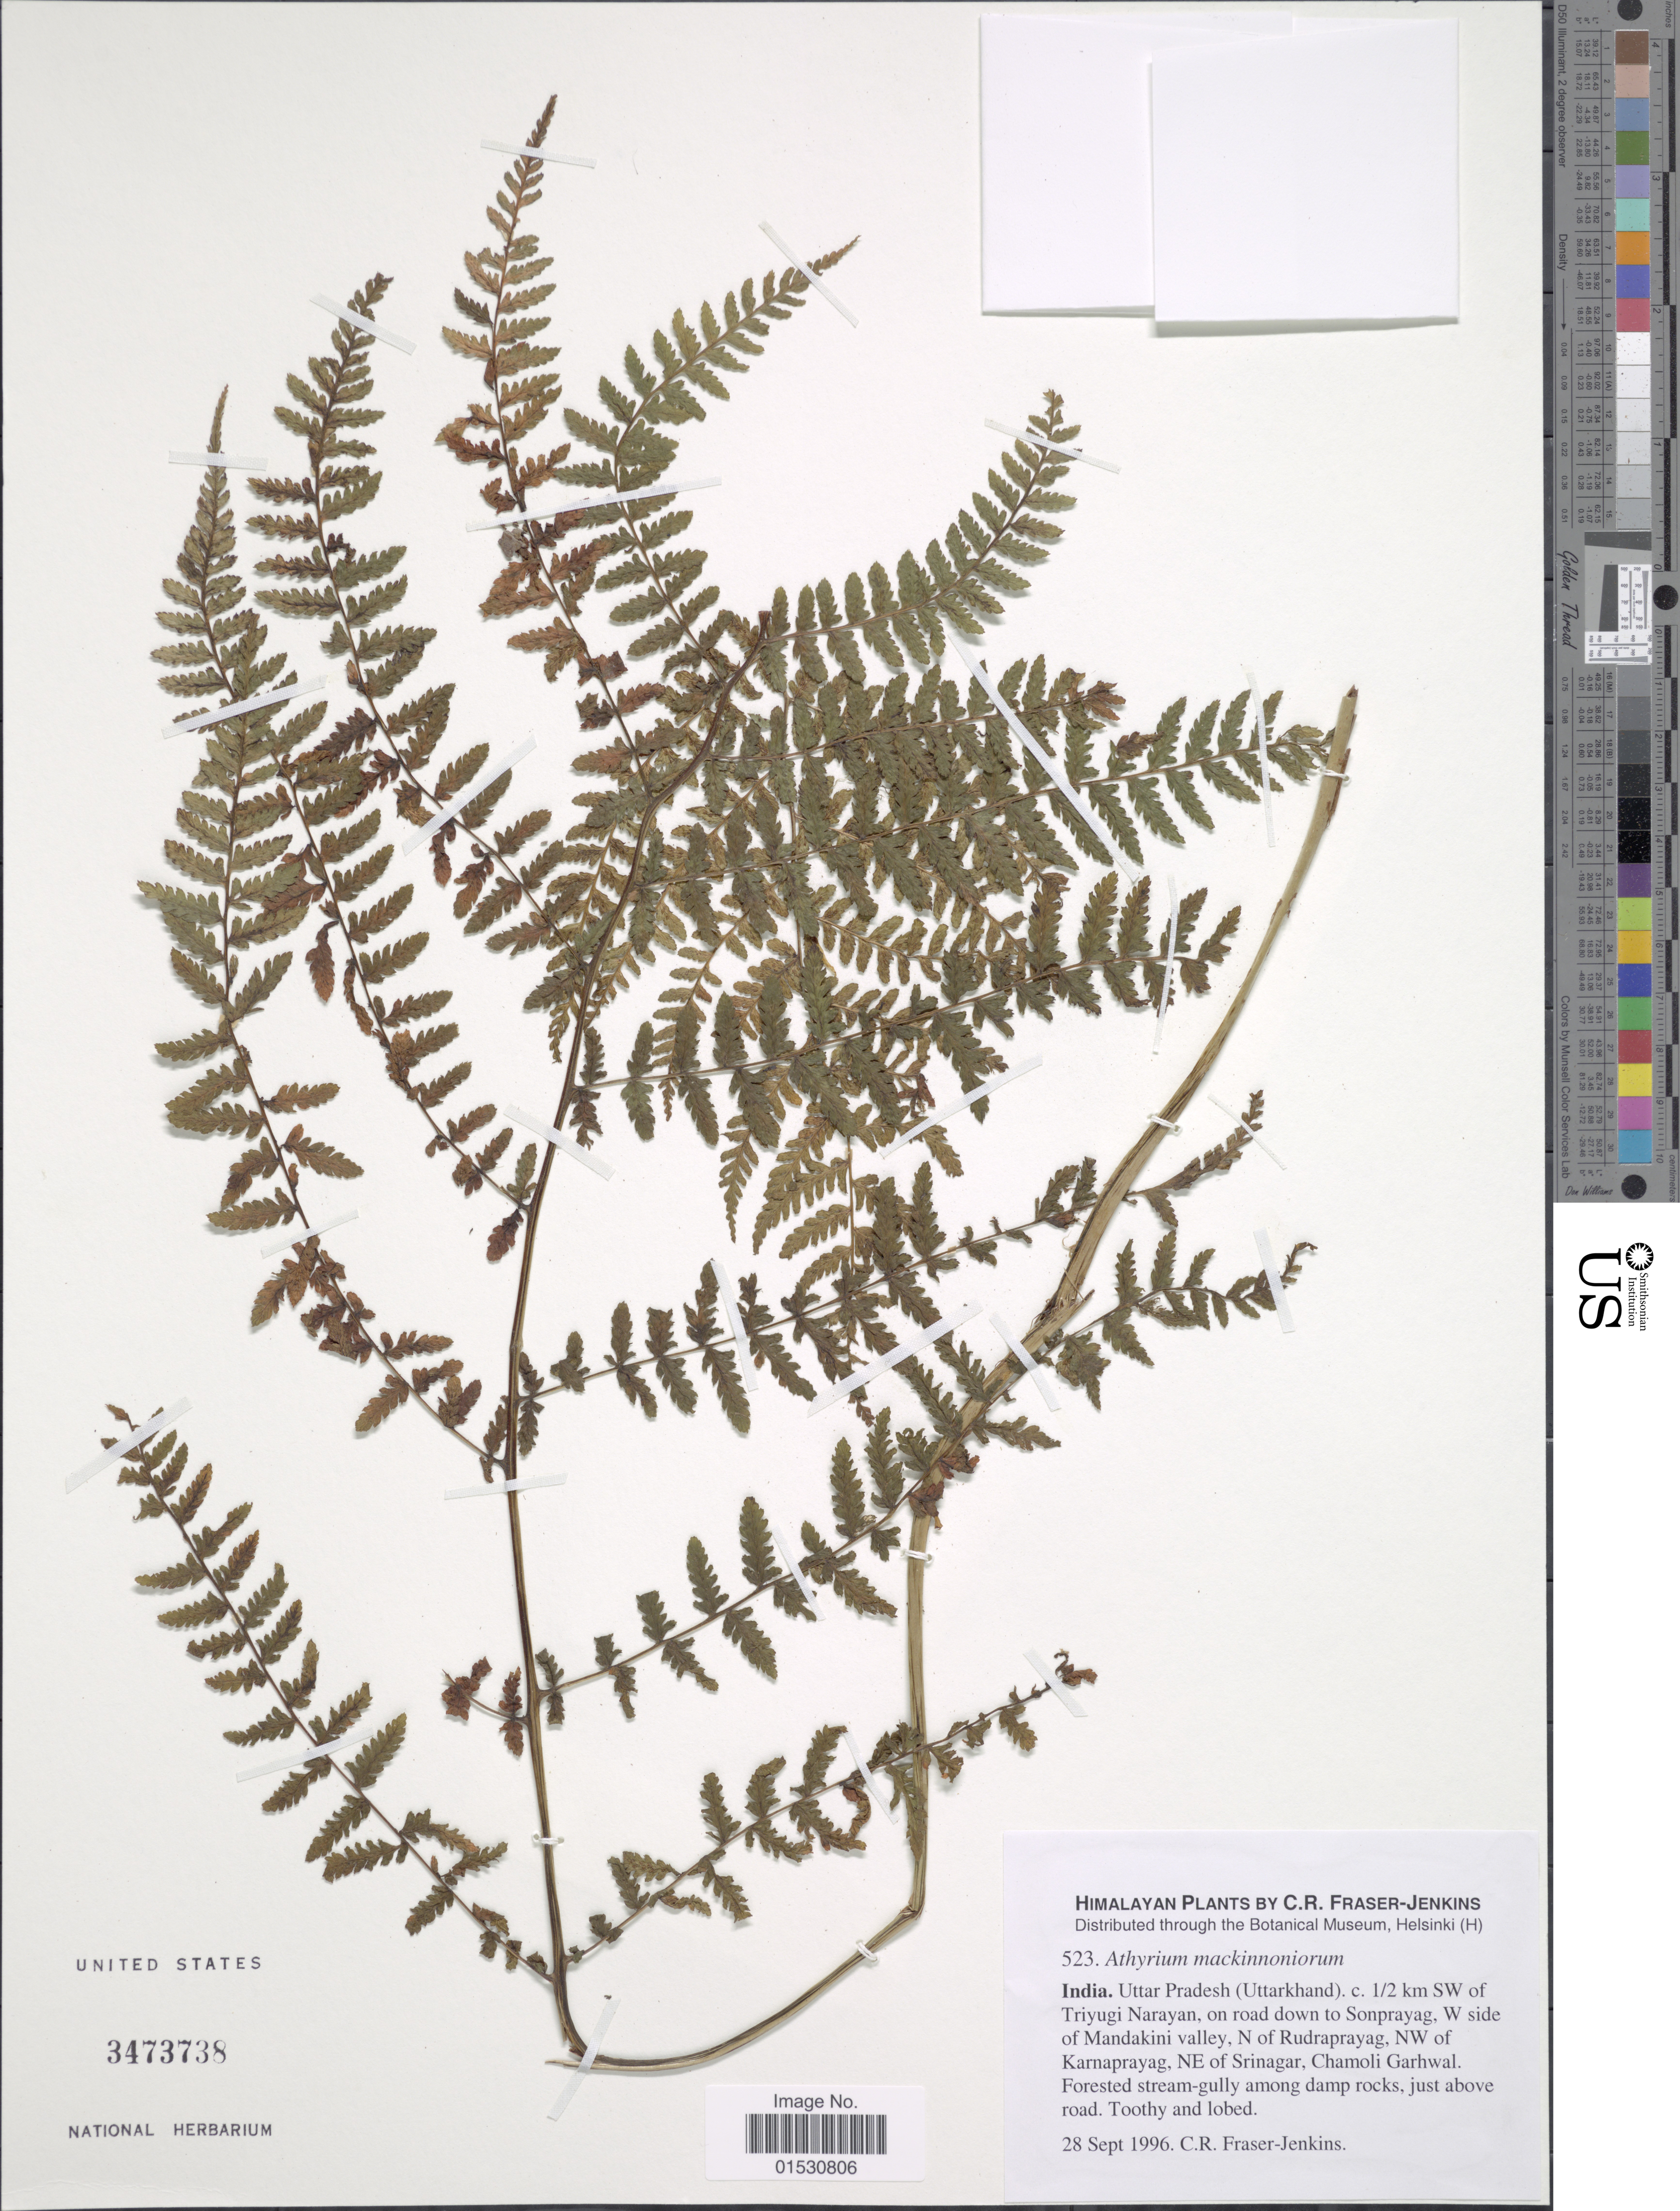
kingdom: Plantae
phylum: Tracheophyta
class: Polypodiopsida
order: Polypodiales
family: Athyriaceae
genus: Athyrium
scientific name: Athyrium mackinnoniorum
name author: (C. Hope) C. Chr.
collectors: C. R. Fraser-Jenkins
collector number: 523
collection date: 1996-09-28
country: India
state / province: Uttar Pradesh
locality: (Uttarkhand) C. 1/2 km SW of Triyugi Narayan, on road down to Sonprayag, W side of Mandakini valley, N of Rudraprayag, Karnaprayag, NE of Srinagar, Chamoli Garhwal, Forested stream-gully among damp rocks, just above road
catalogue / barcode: US 3473738